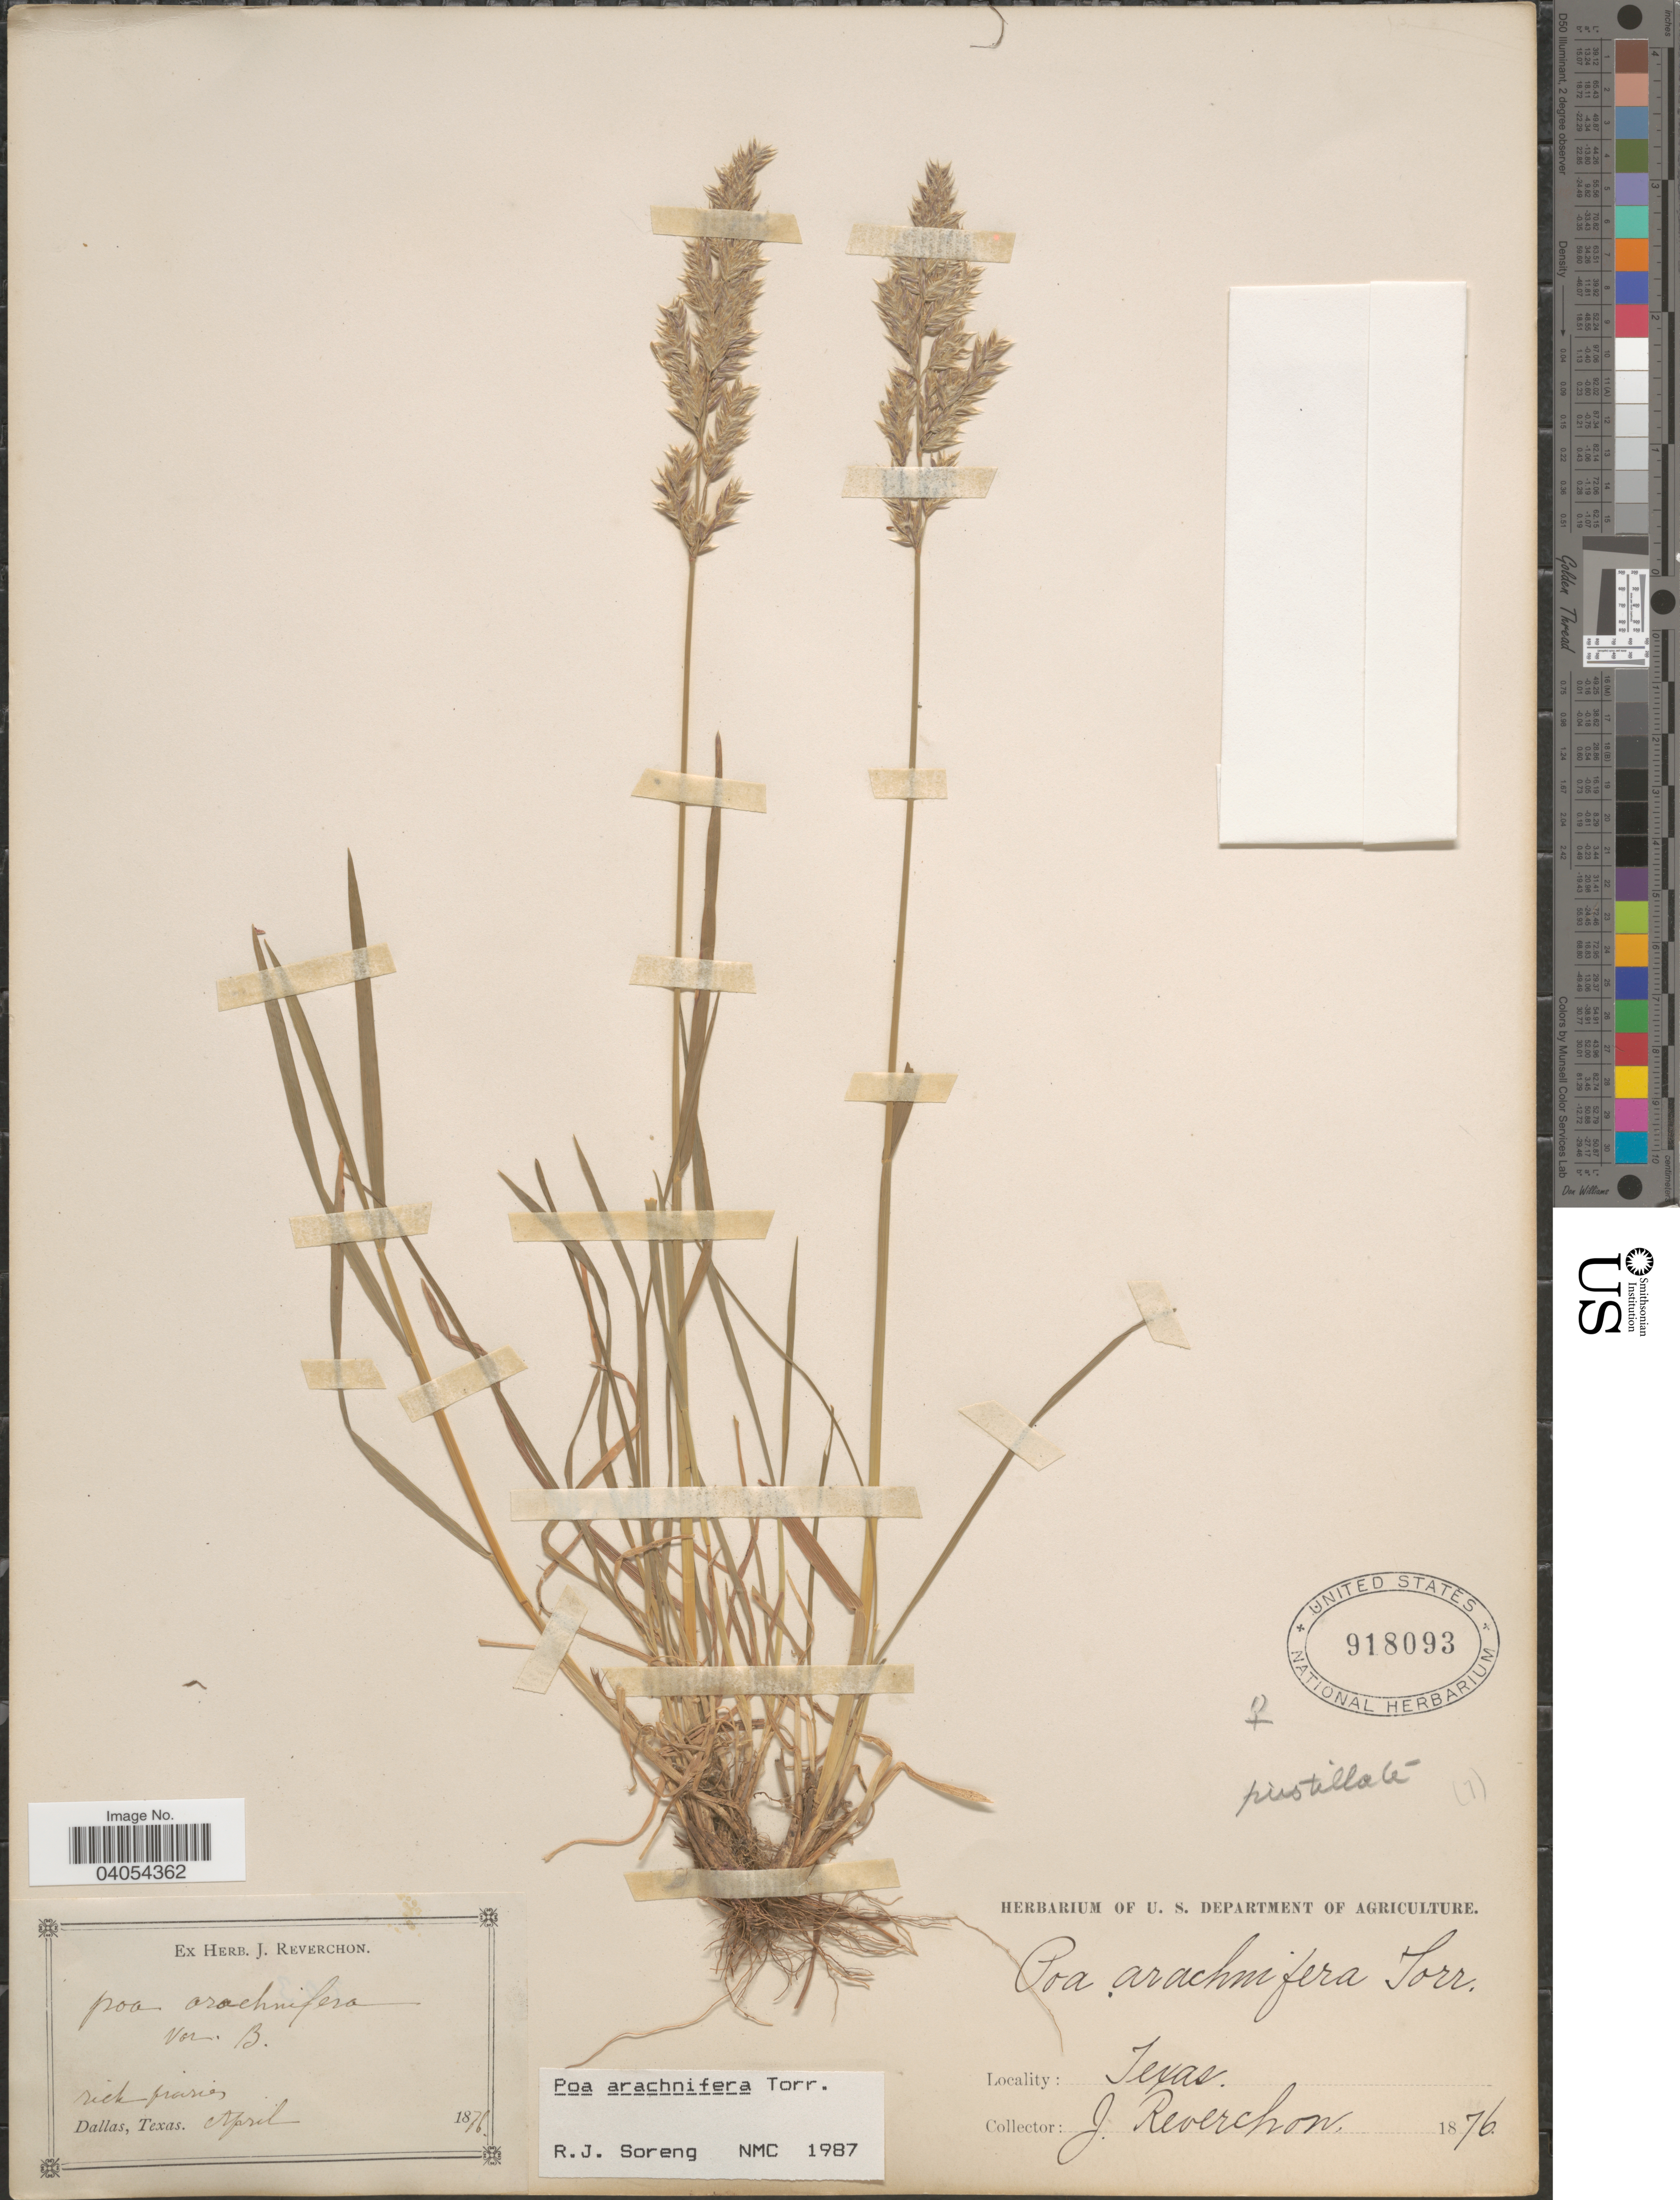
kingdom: Plantae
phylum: Tracheophyta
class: Liliopsida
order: Poales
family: Poaceae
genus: Poa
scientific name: Poa arachnifera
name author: Torr.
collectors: J. Reverchon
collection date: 1876-04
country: United States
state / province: Texas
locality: Dallas.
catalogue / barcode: US 918093